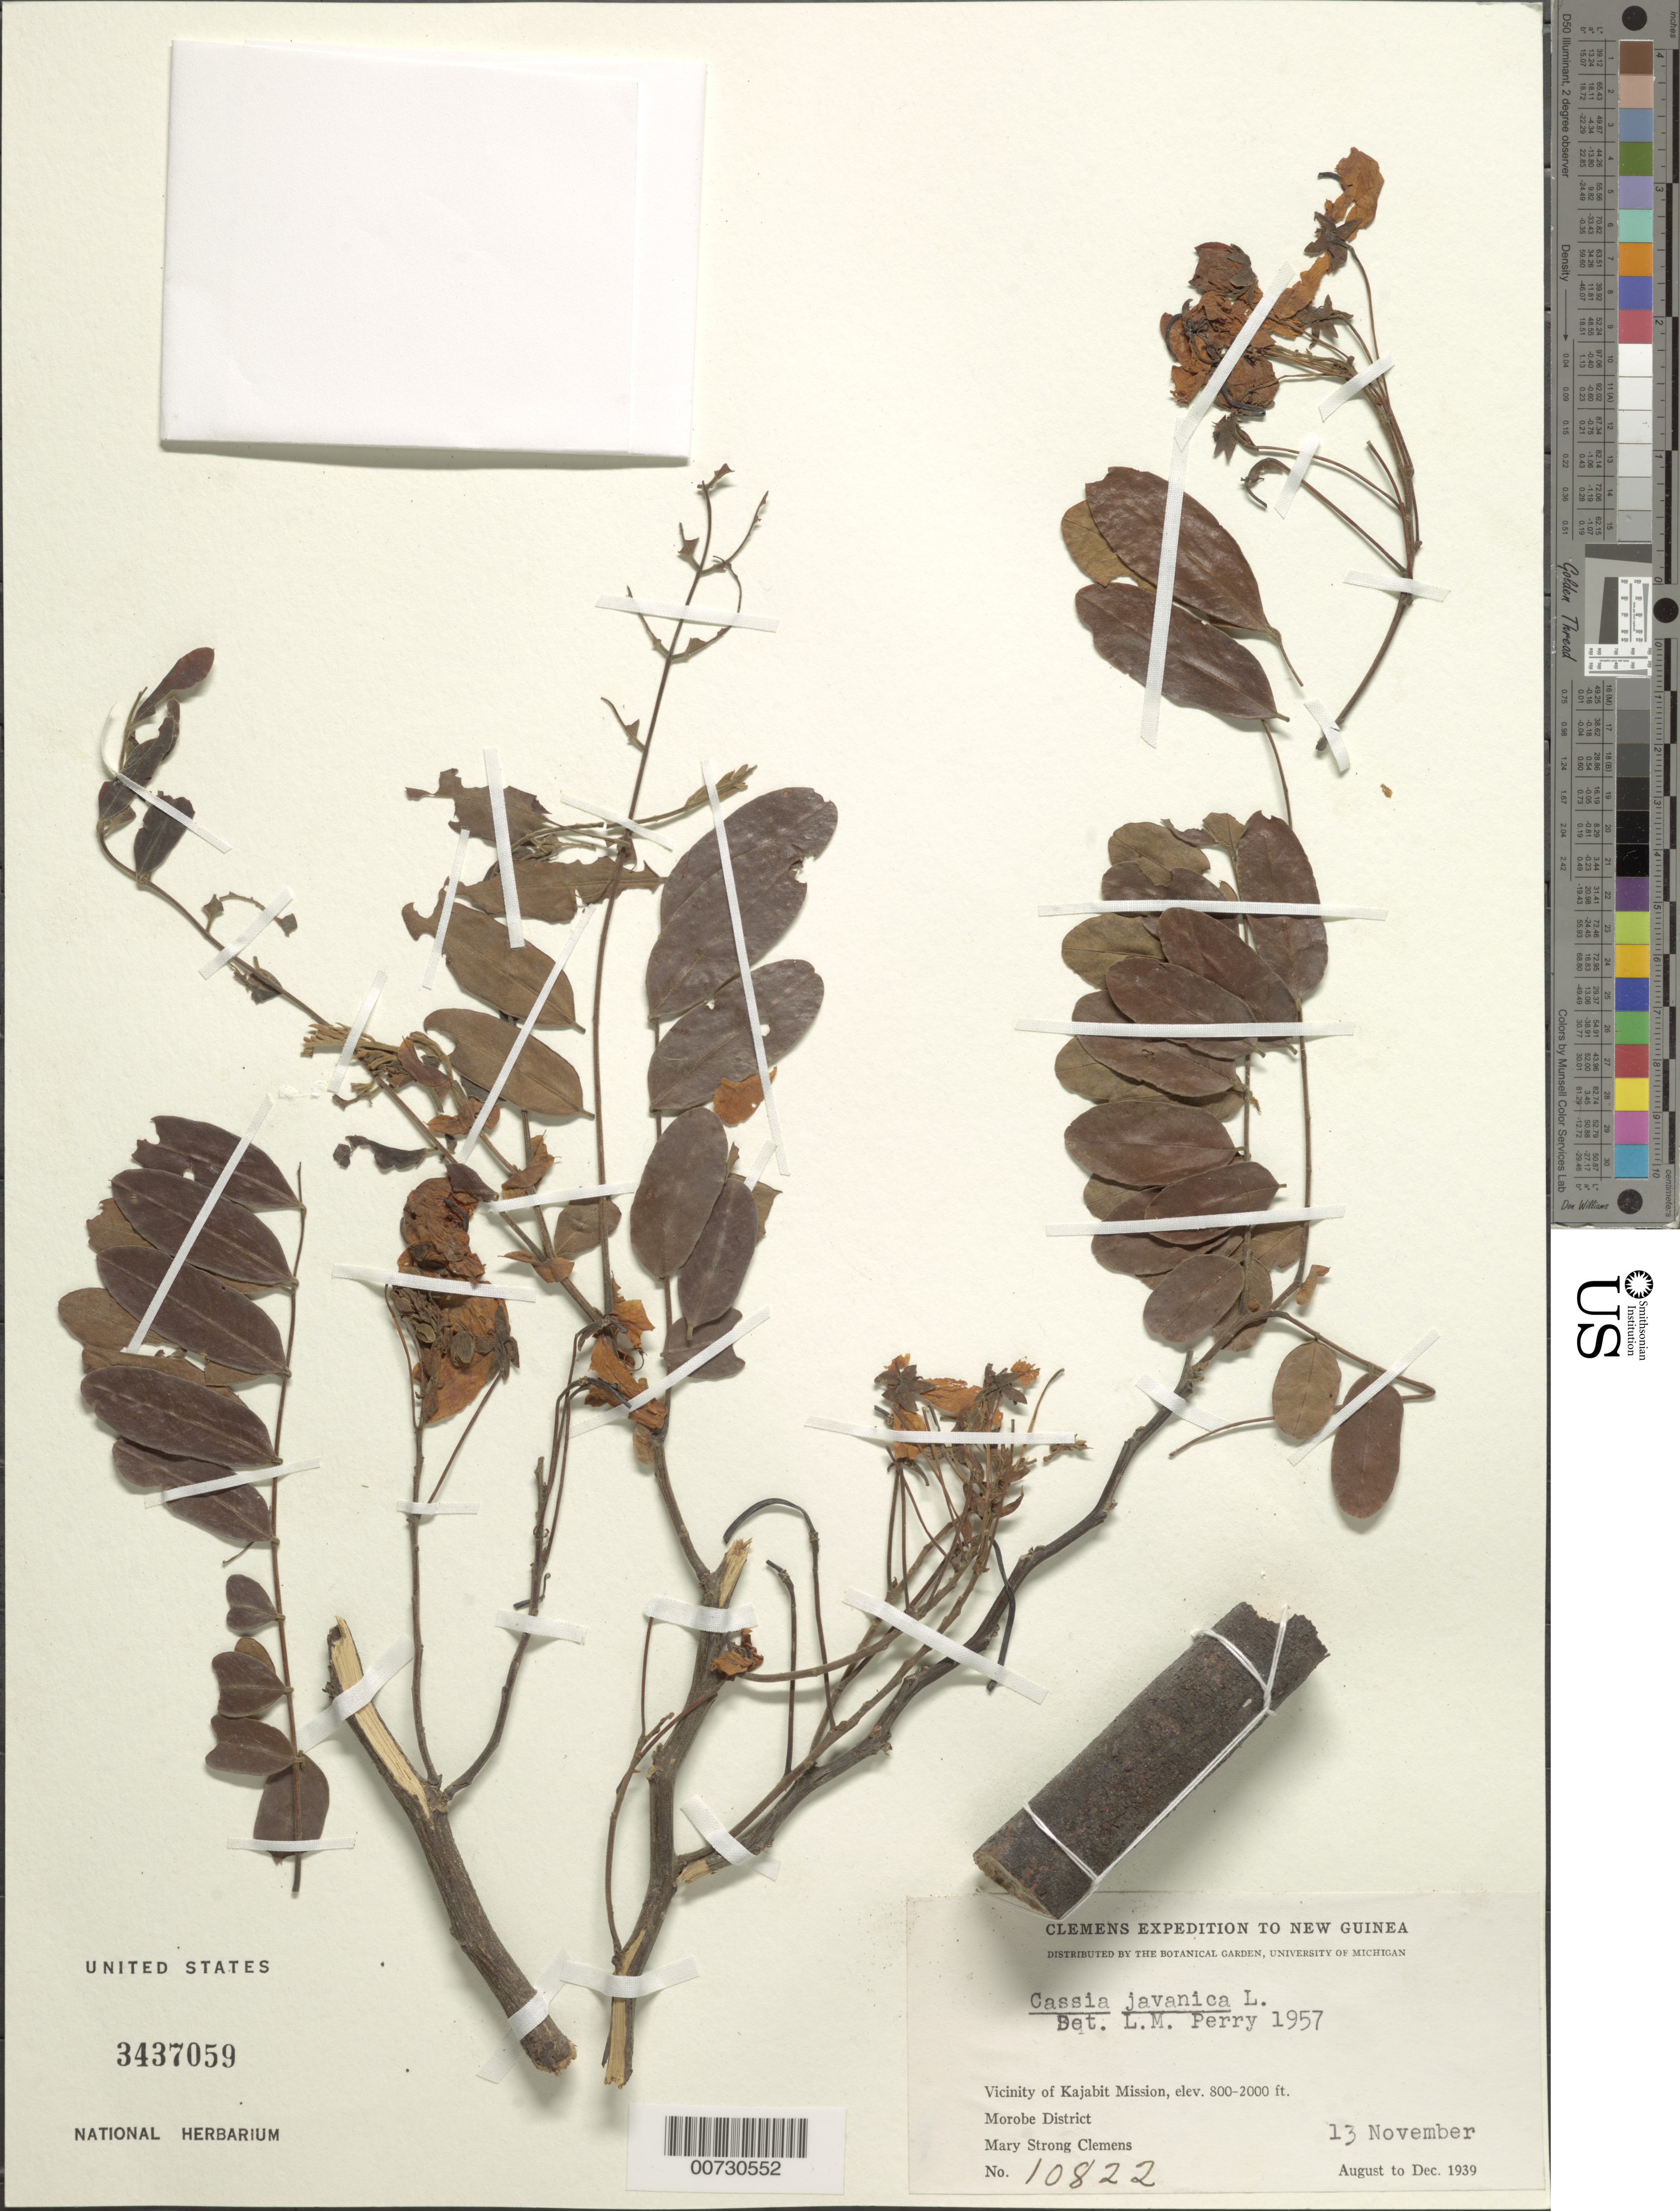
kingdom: Plantae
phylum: Tracheophyta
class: Magnoliopsida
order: Fabales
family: Fabaceae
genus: Cassia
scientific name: Cassia javanica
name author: L.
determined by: Perry, L. M.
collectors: M. S. Clemens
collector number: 10822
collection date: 1939-11-13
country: Papua New Guinea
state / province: Morobe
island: New Guinea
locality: Vicinity of Kajabit Mission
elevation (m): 244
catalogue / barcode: US 3437059